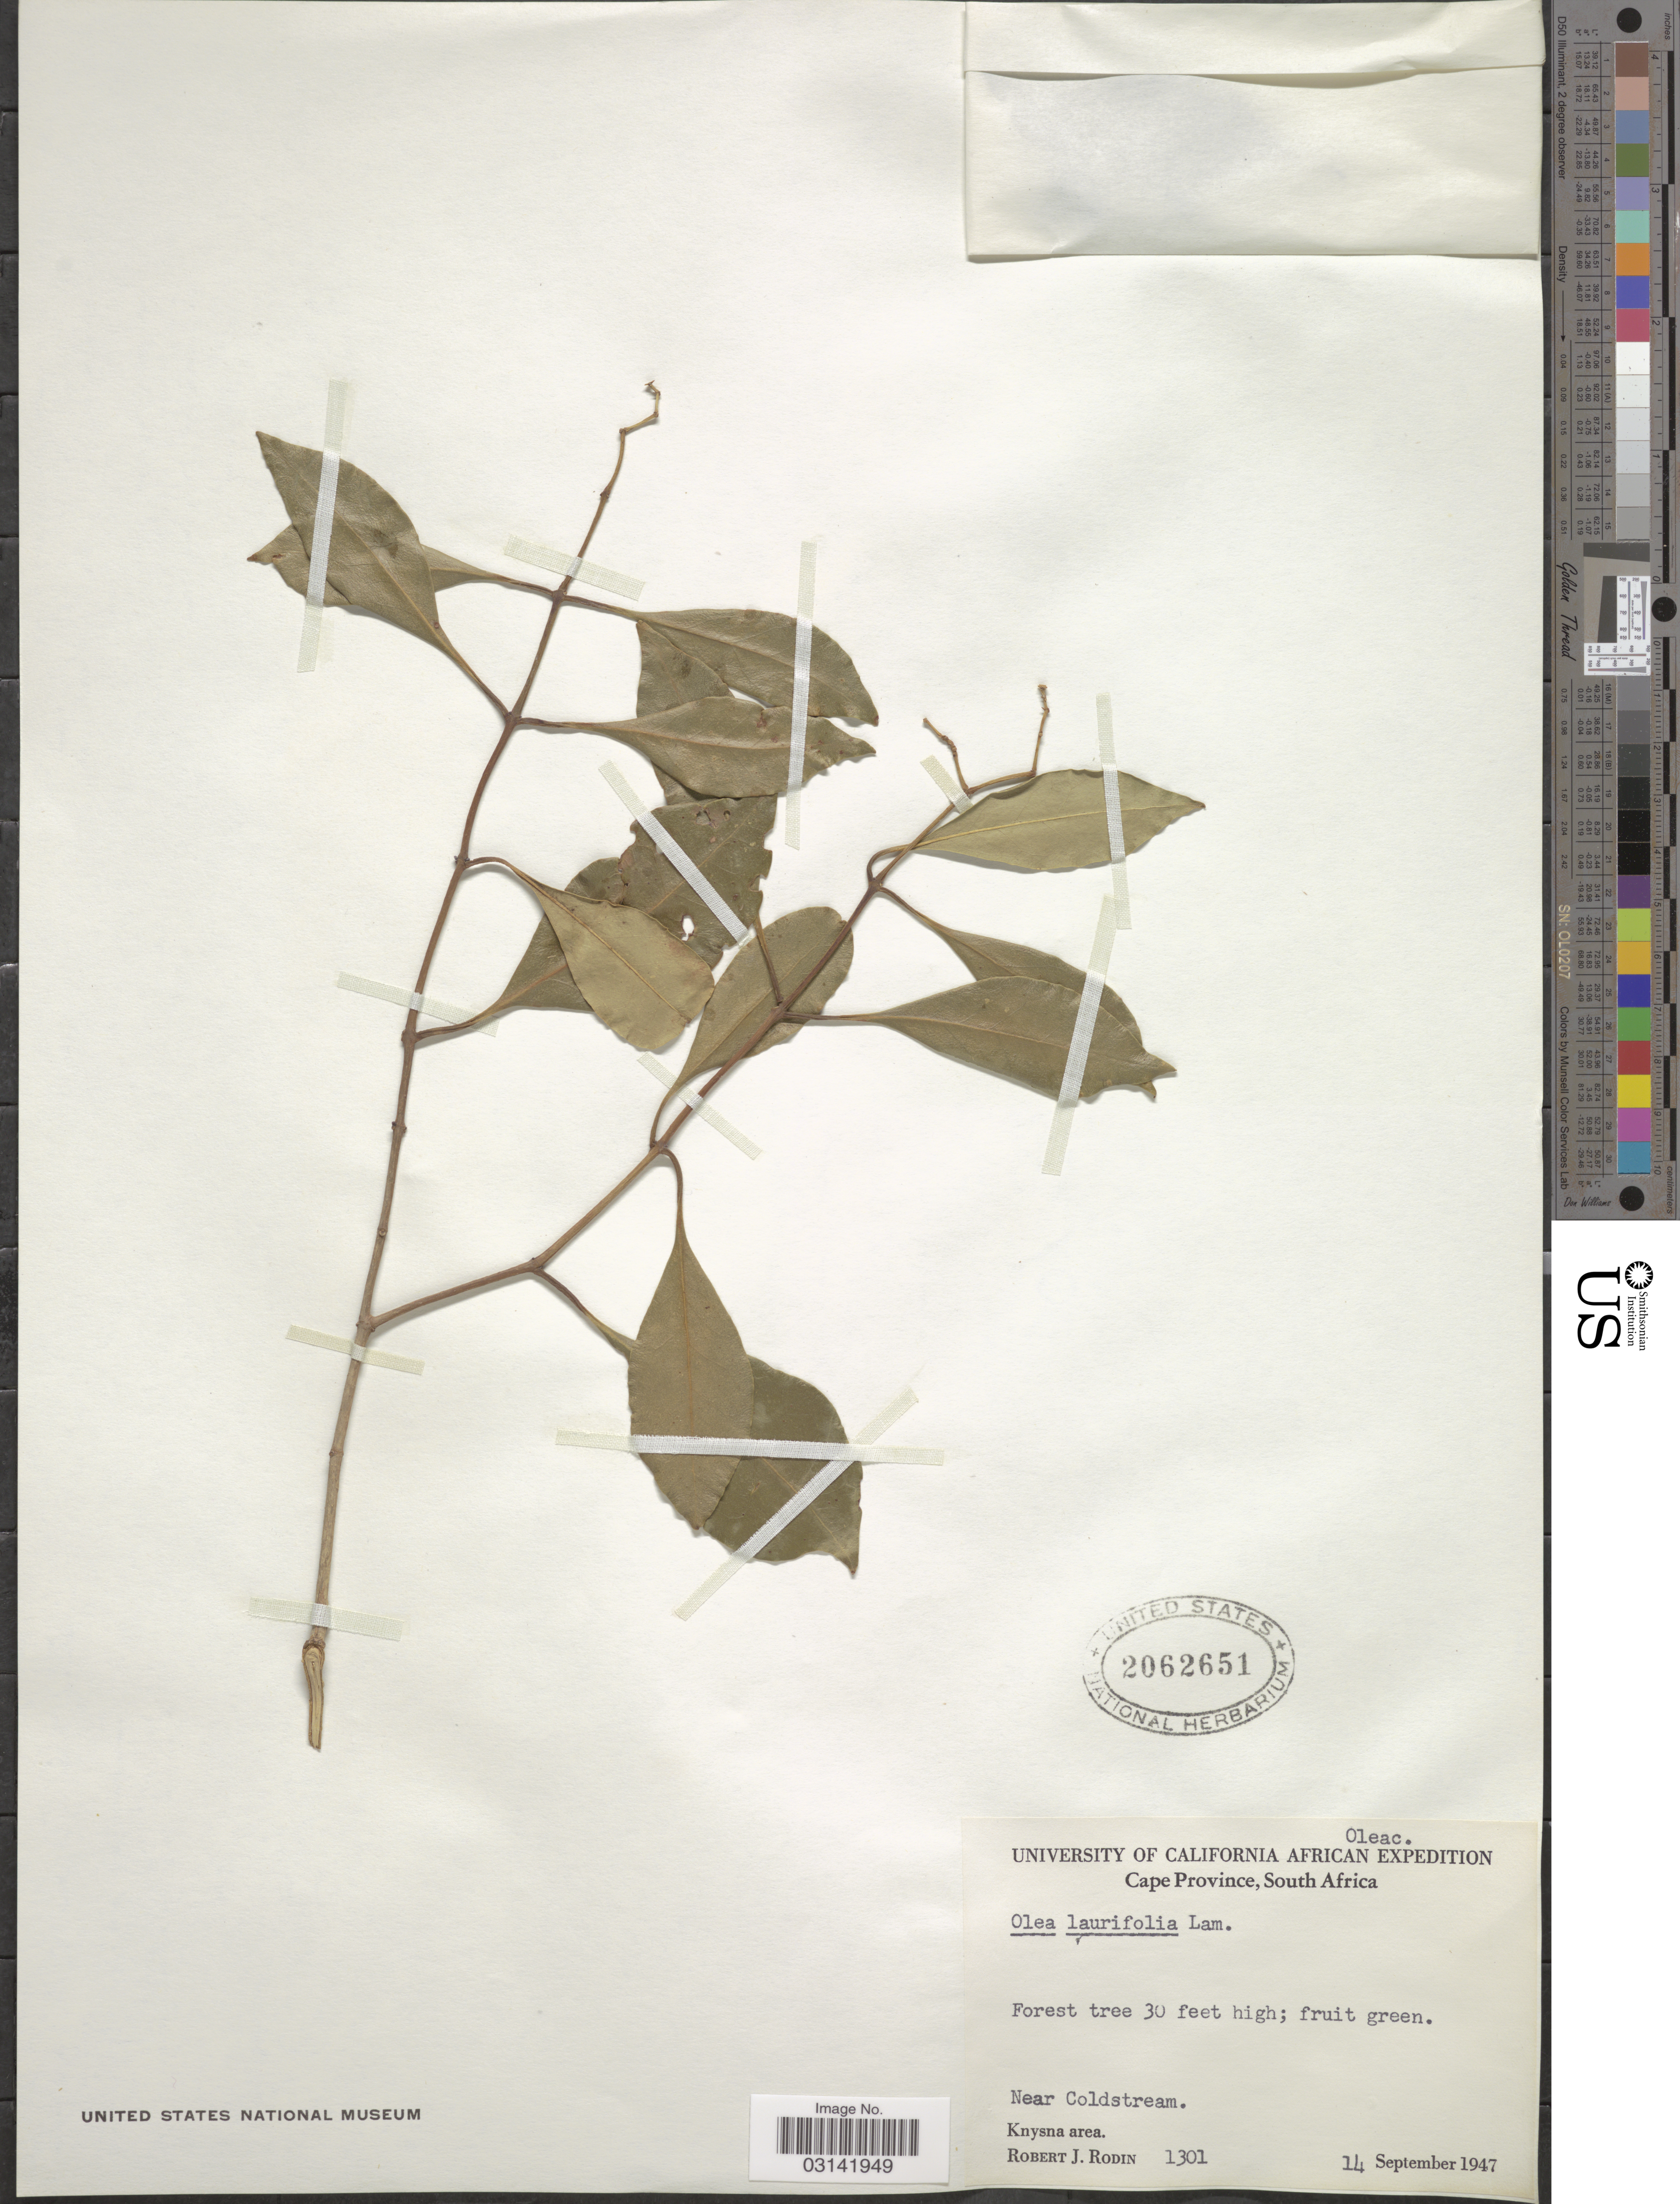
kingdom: Plantae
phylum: Tracheophyta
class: Magnoliopsida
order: Lamiales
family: Oleaceae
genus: Olea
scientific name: Olea laurifolia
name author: Lam.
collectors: R. J. Rodin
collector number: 1301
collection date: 1947-09-14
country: South Africa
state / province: Western Cape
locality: Near Coldstream. Knysna area.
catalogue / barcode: US 2062651